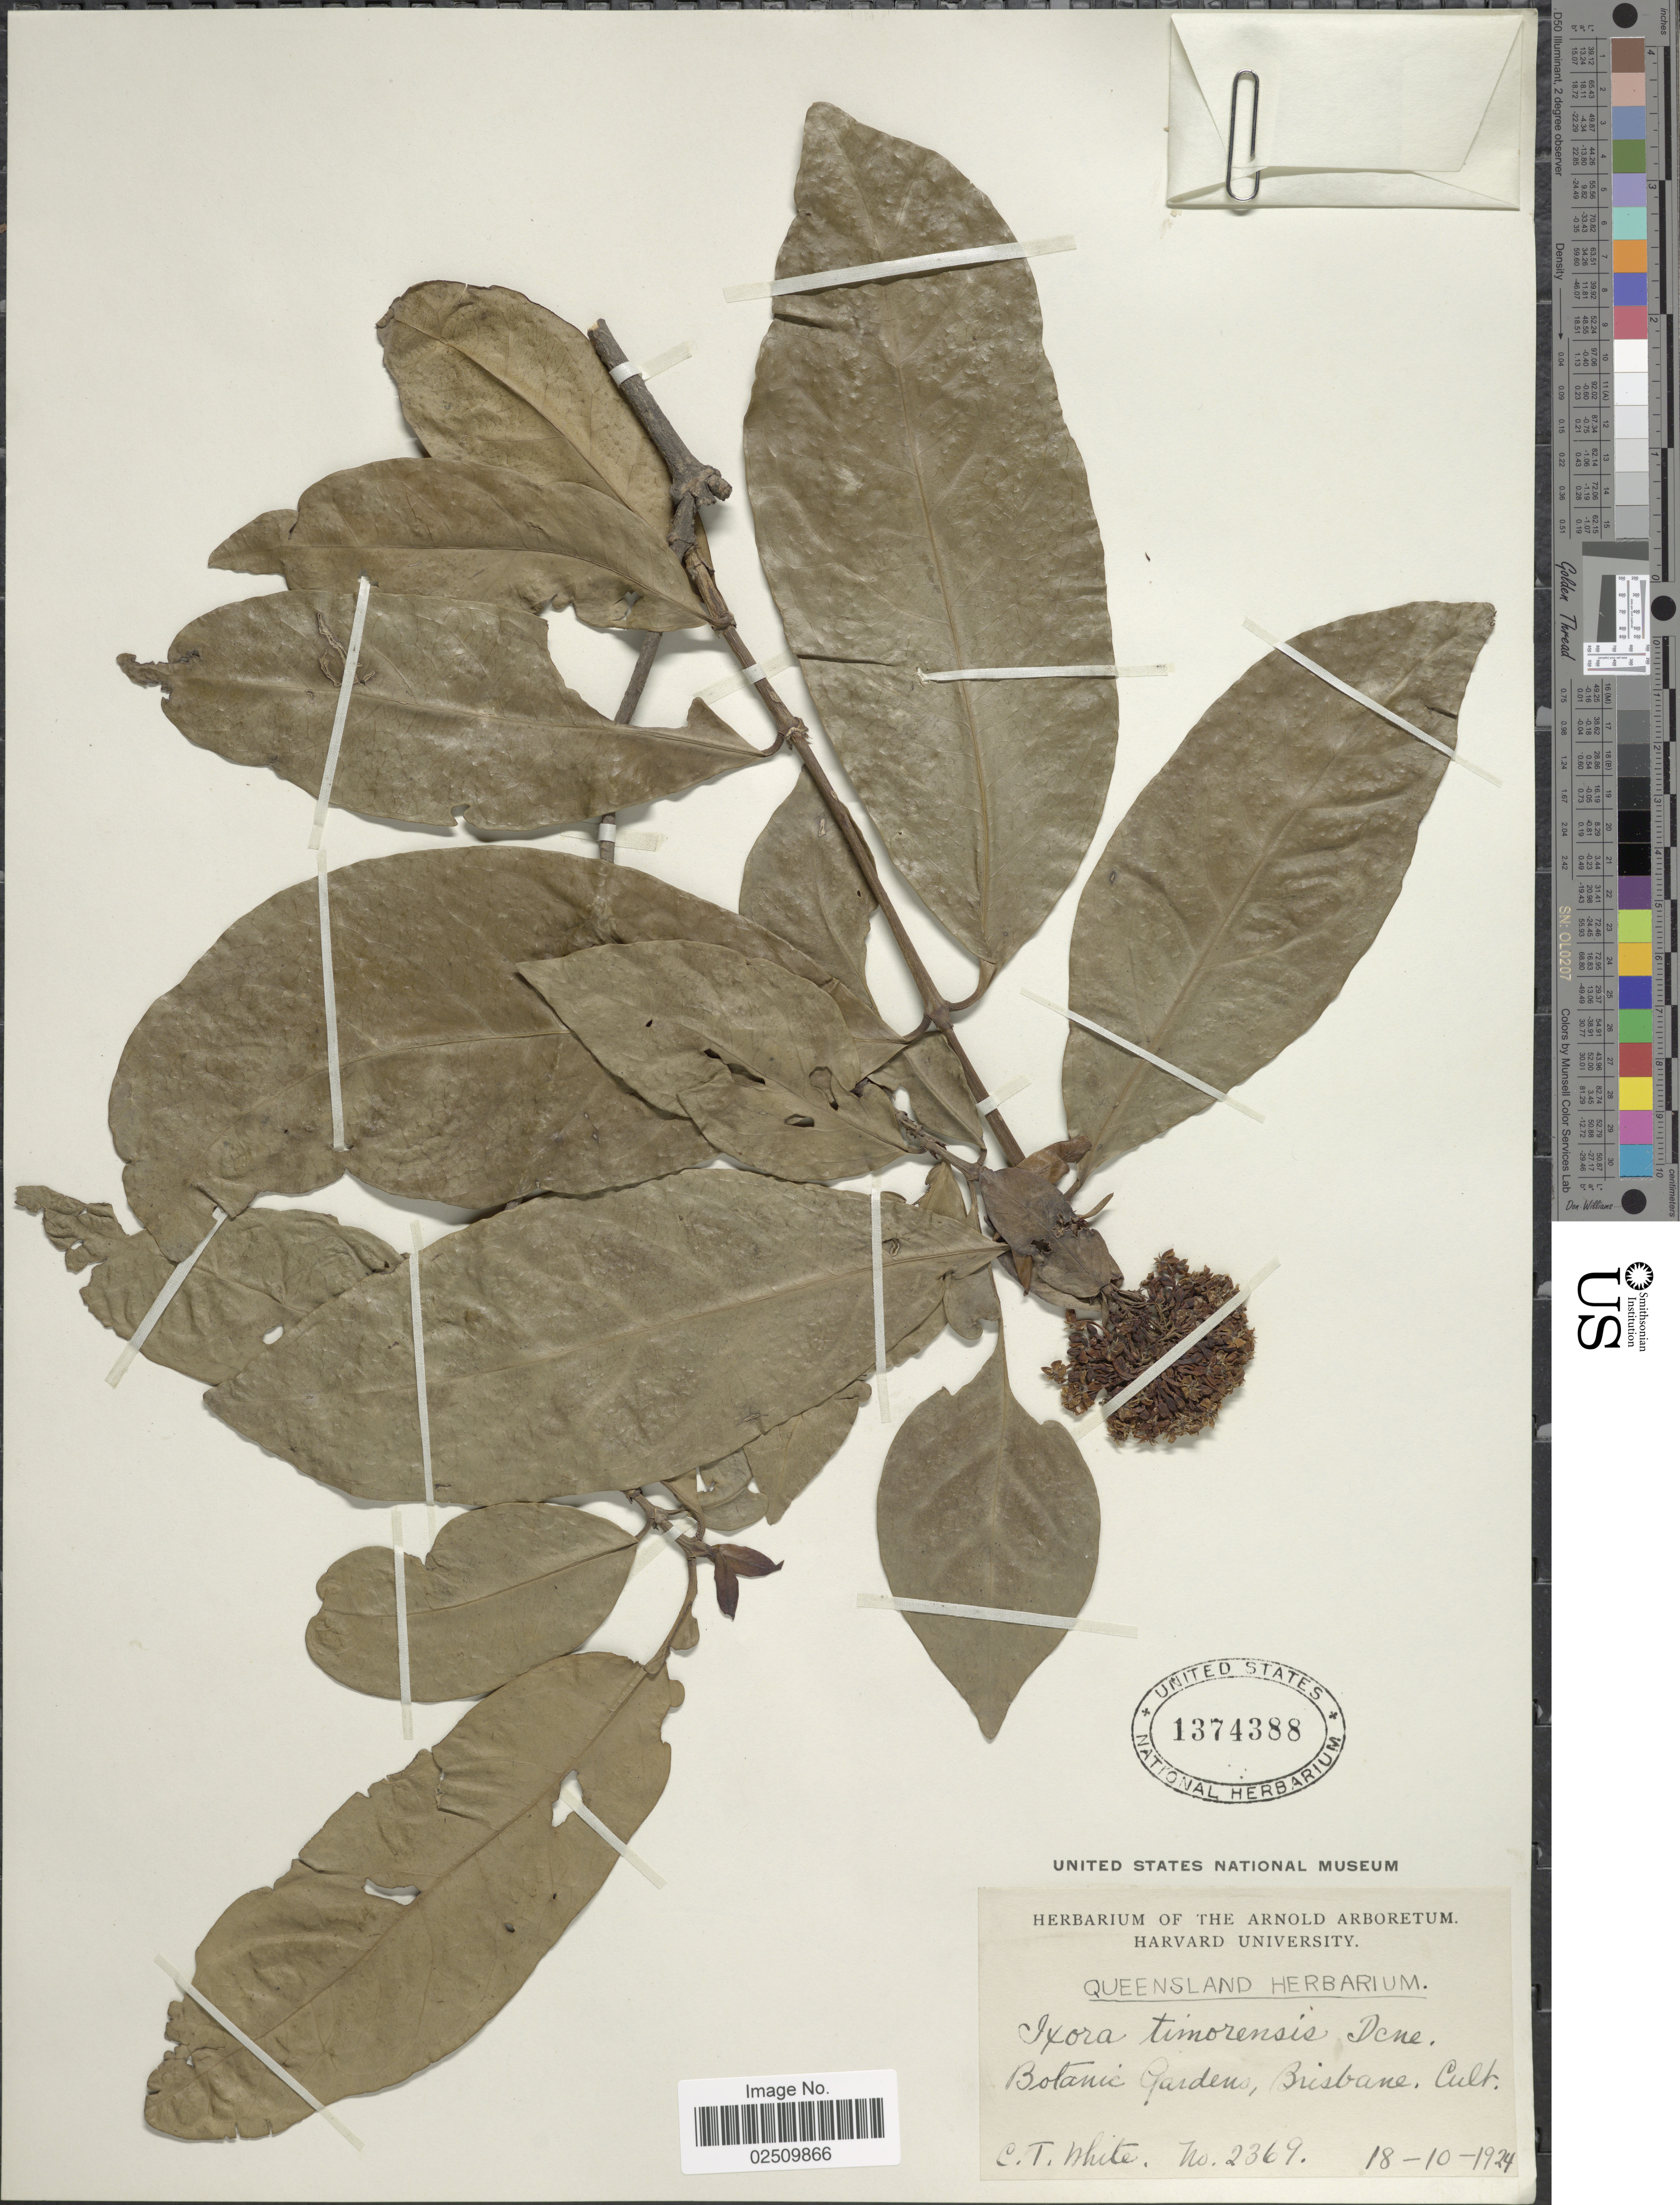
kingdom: Plantae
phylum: Tracheophyta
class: Magnoliopsida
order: Gentianales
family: Rubiaceae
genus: Ixora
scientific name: Ixora timorensis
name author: Decne.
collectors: C. T. White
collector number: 2369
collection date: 1924-10-18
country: Australia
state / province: Queensland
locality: Botanic Gardens, Brisbane.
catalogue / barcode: US 1374388